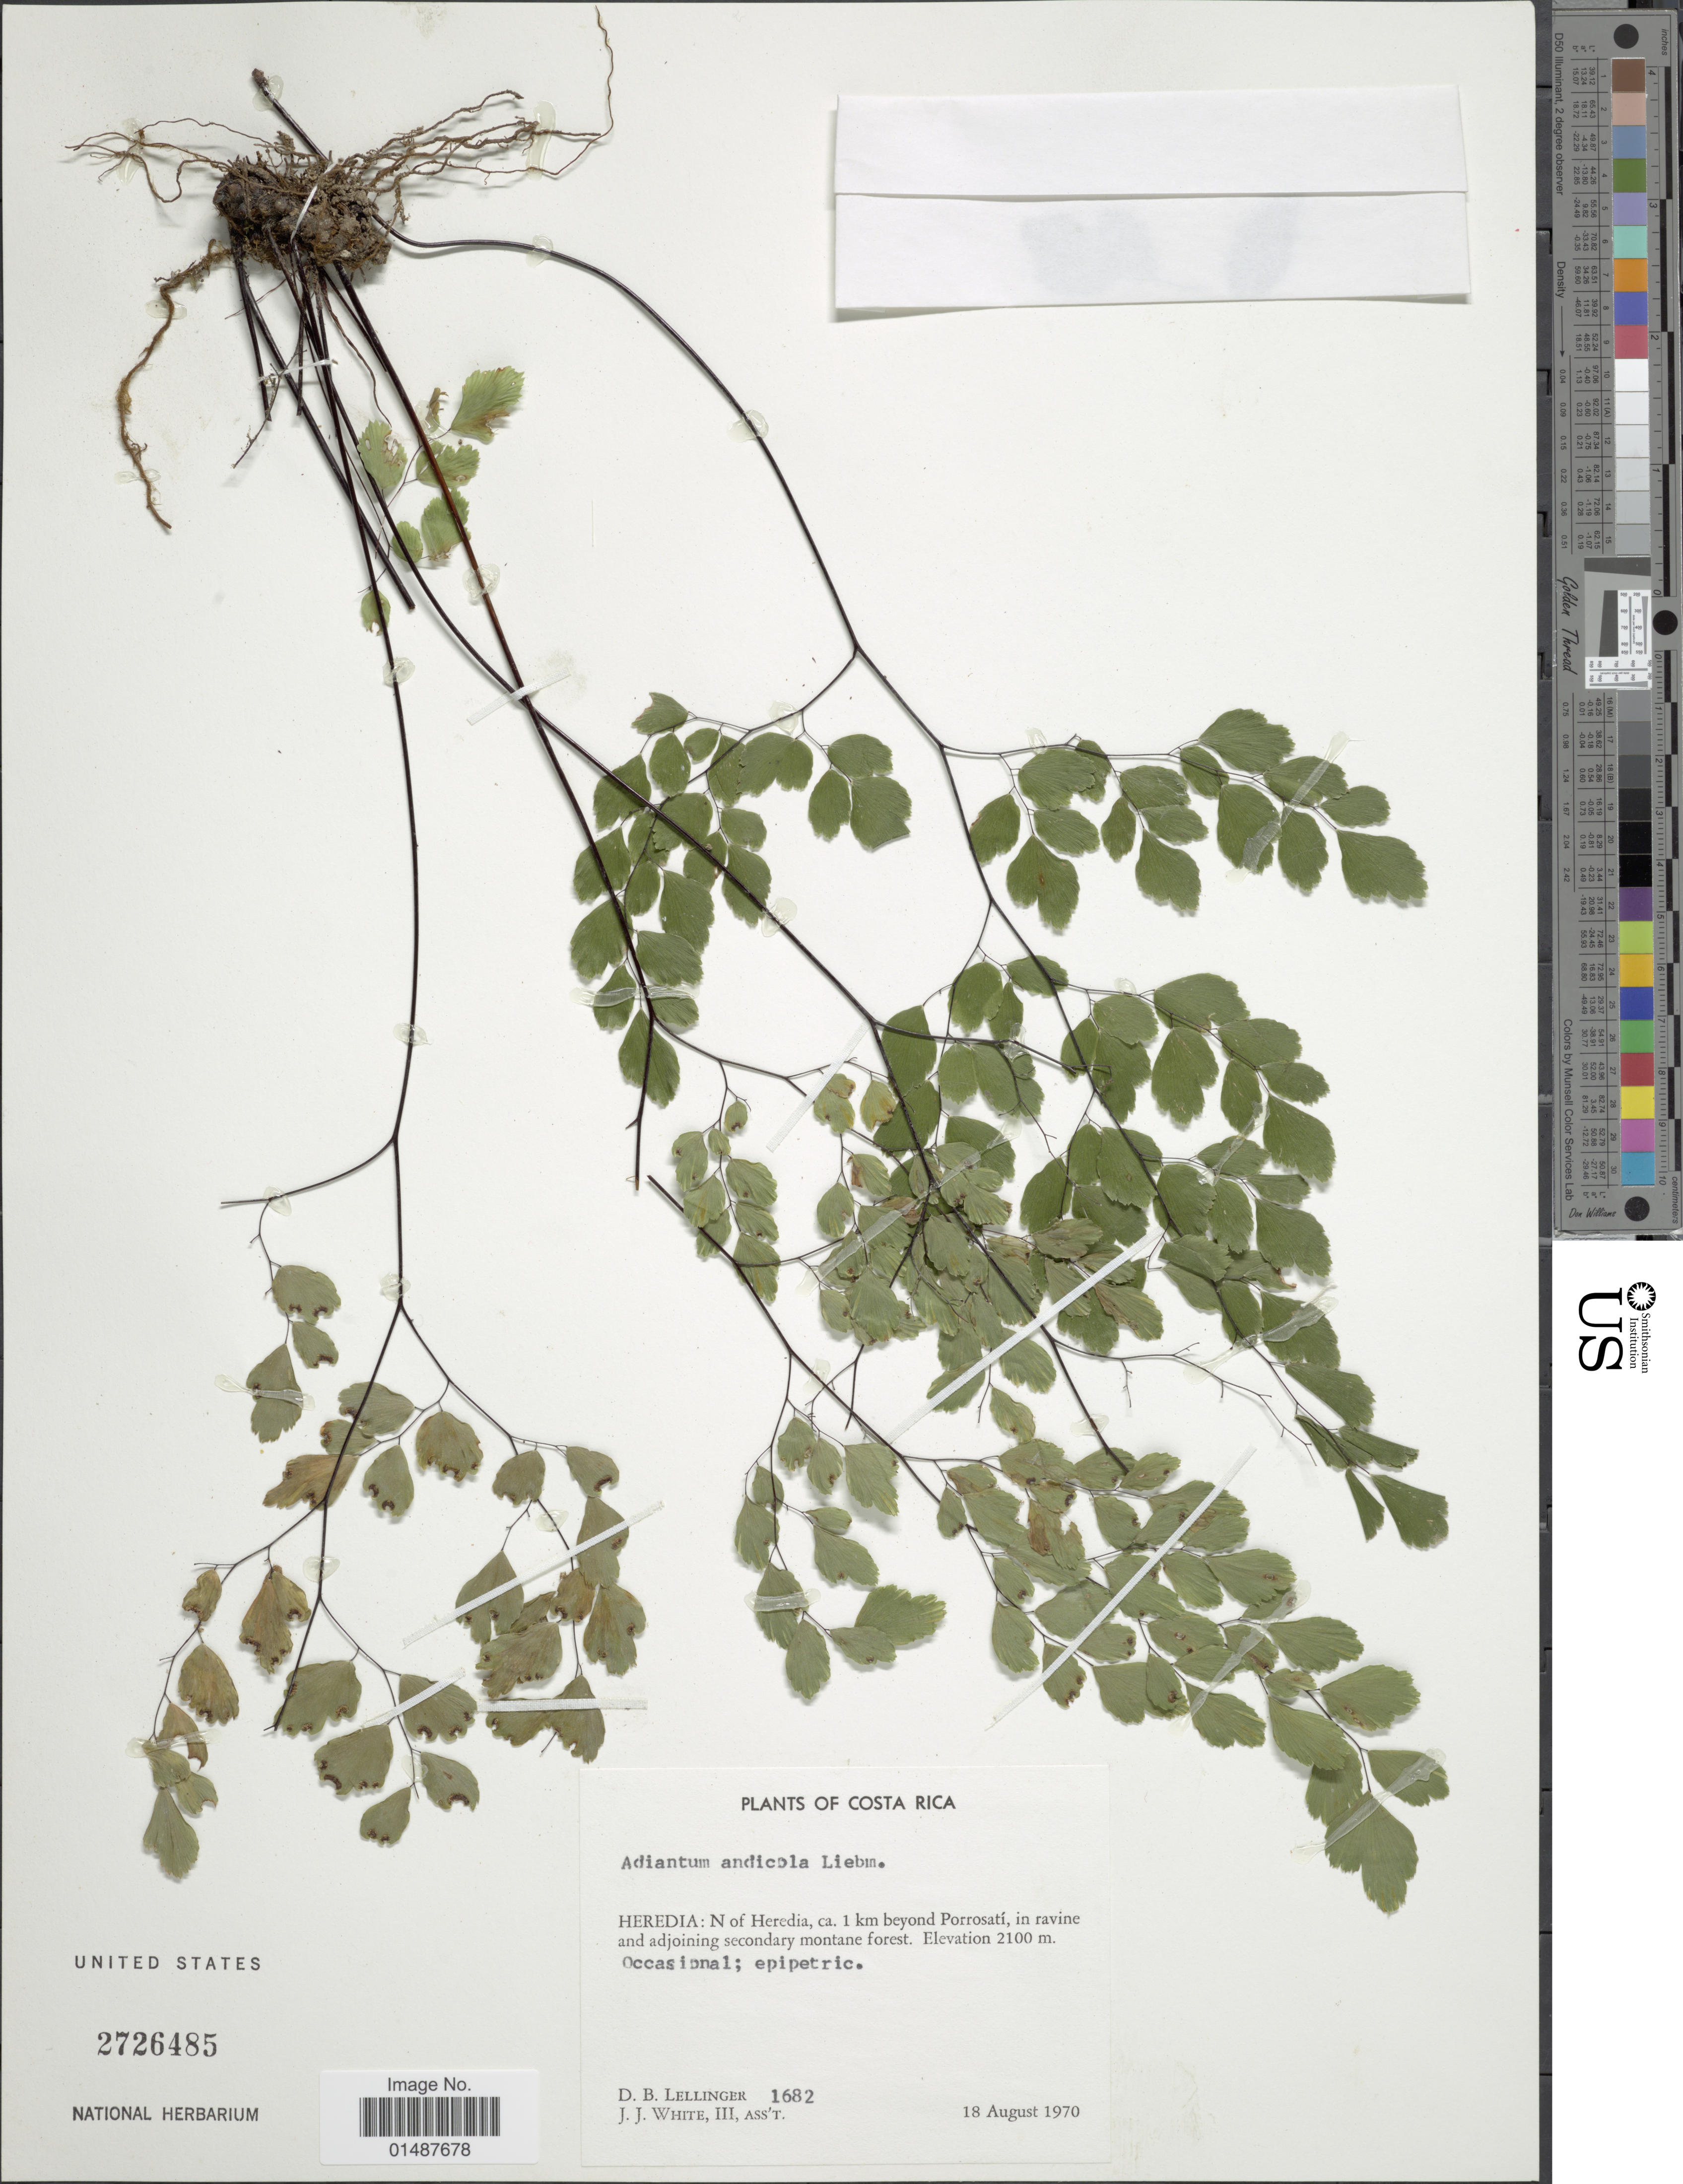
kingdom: Plantae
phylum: Tracheophyta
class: Polypodiopsida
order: Polypodiales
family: Pteridaceae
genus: Adiantum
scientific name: Adiantum andicola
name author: Liebm.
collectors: D. B. Lellinger & J. J. White III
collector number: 1682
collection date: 1970-08-18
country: Costa Rica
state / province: Heredia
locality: N of Heredia, ca. 1 km beyond Porrosati, in ravine and adjoining secondary montane forest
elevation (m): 2100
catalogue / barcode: US 2726485